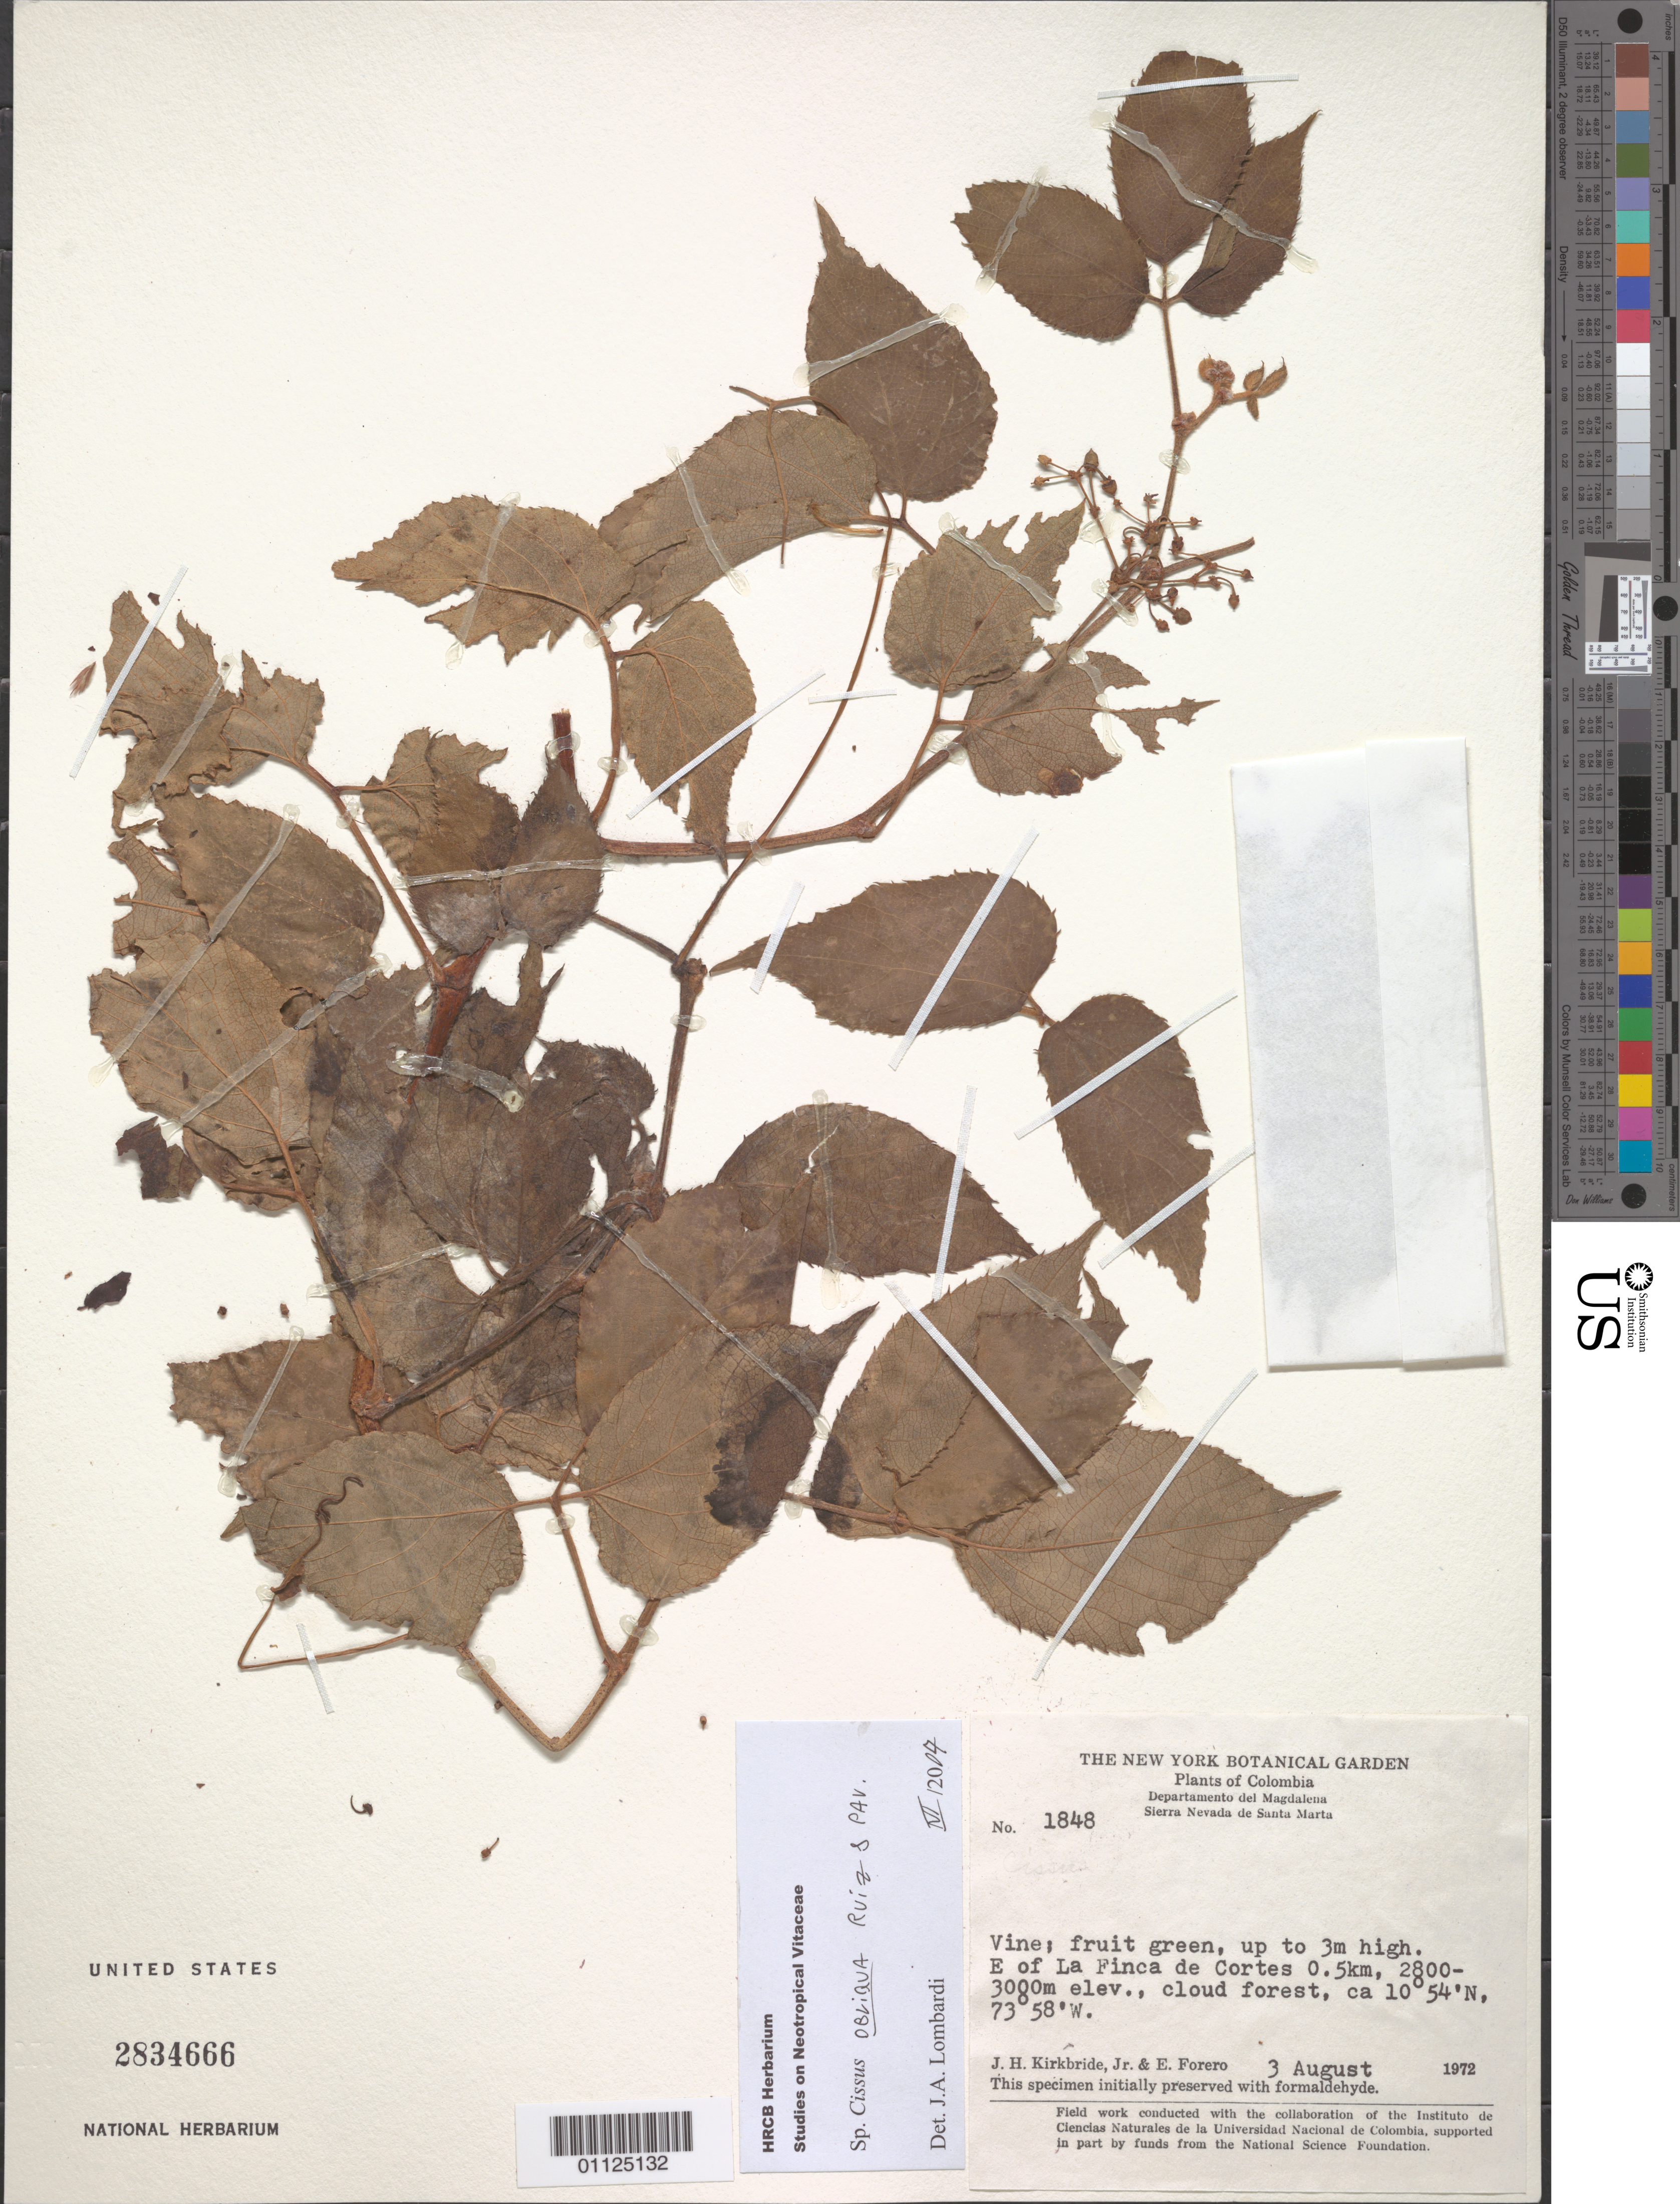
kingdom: Plantae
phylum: Tracheophyta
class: Magnoliopsida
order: Vitales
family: Vitaceae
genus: Cissus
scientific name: Cissus obliqua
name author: Ruiz & Pav.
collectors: J. H. Kirkbride & E. Forero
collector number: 1848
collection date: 1972-08-03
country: Colombia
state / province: Magdalena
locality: Sierra Nevada de Santa Marta. E of La Finca de Cortes 0.5 km.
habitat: Vine. Cloud forest.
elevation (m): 2800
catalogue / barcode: US 2834666